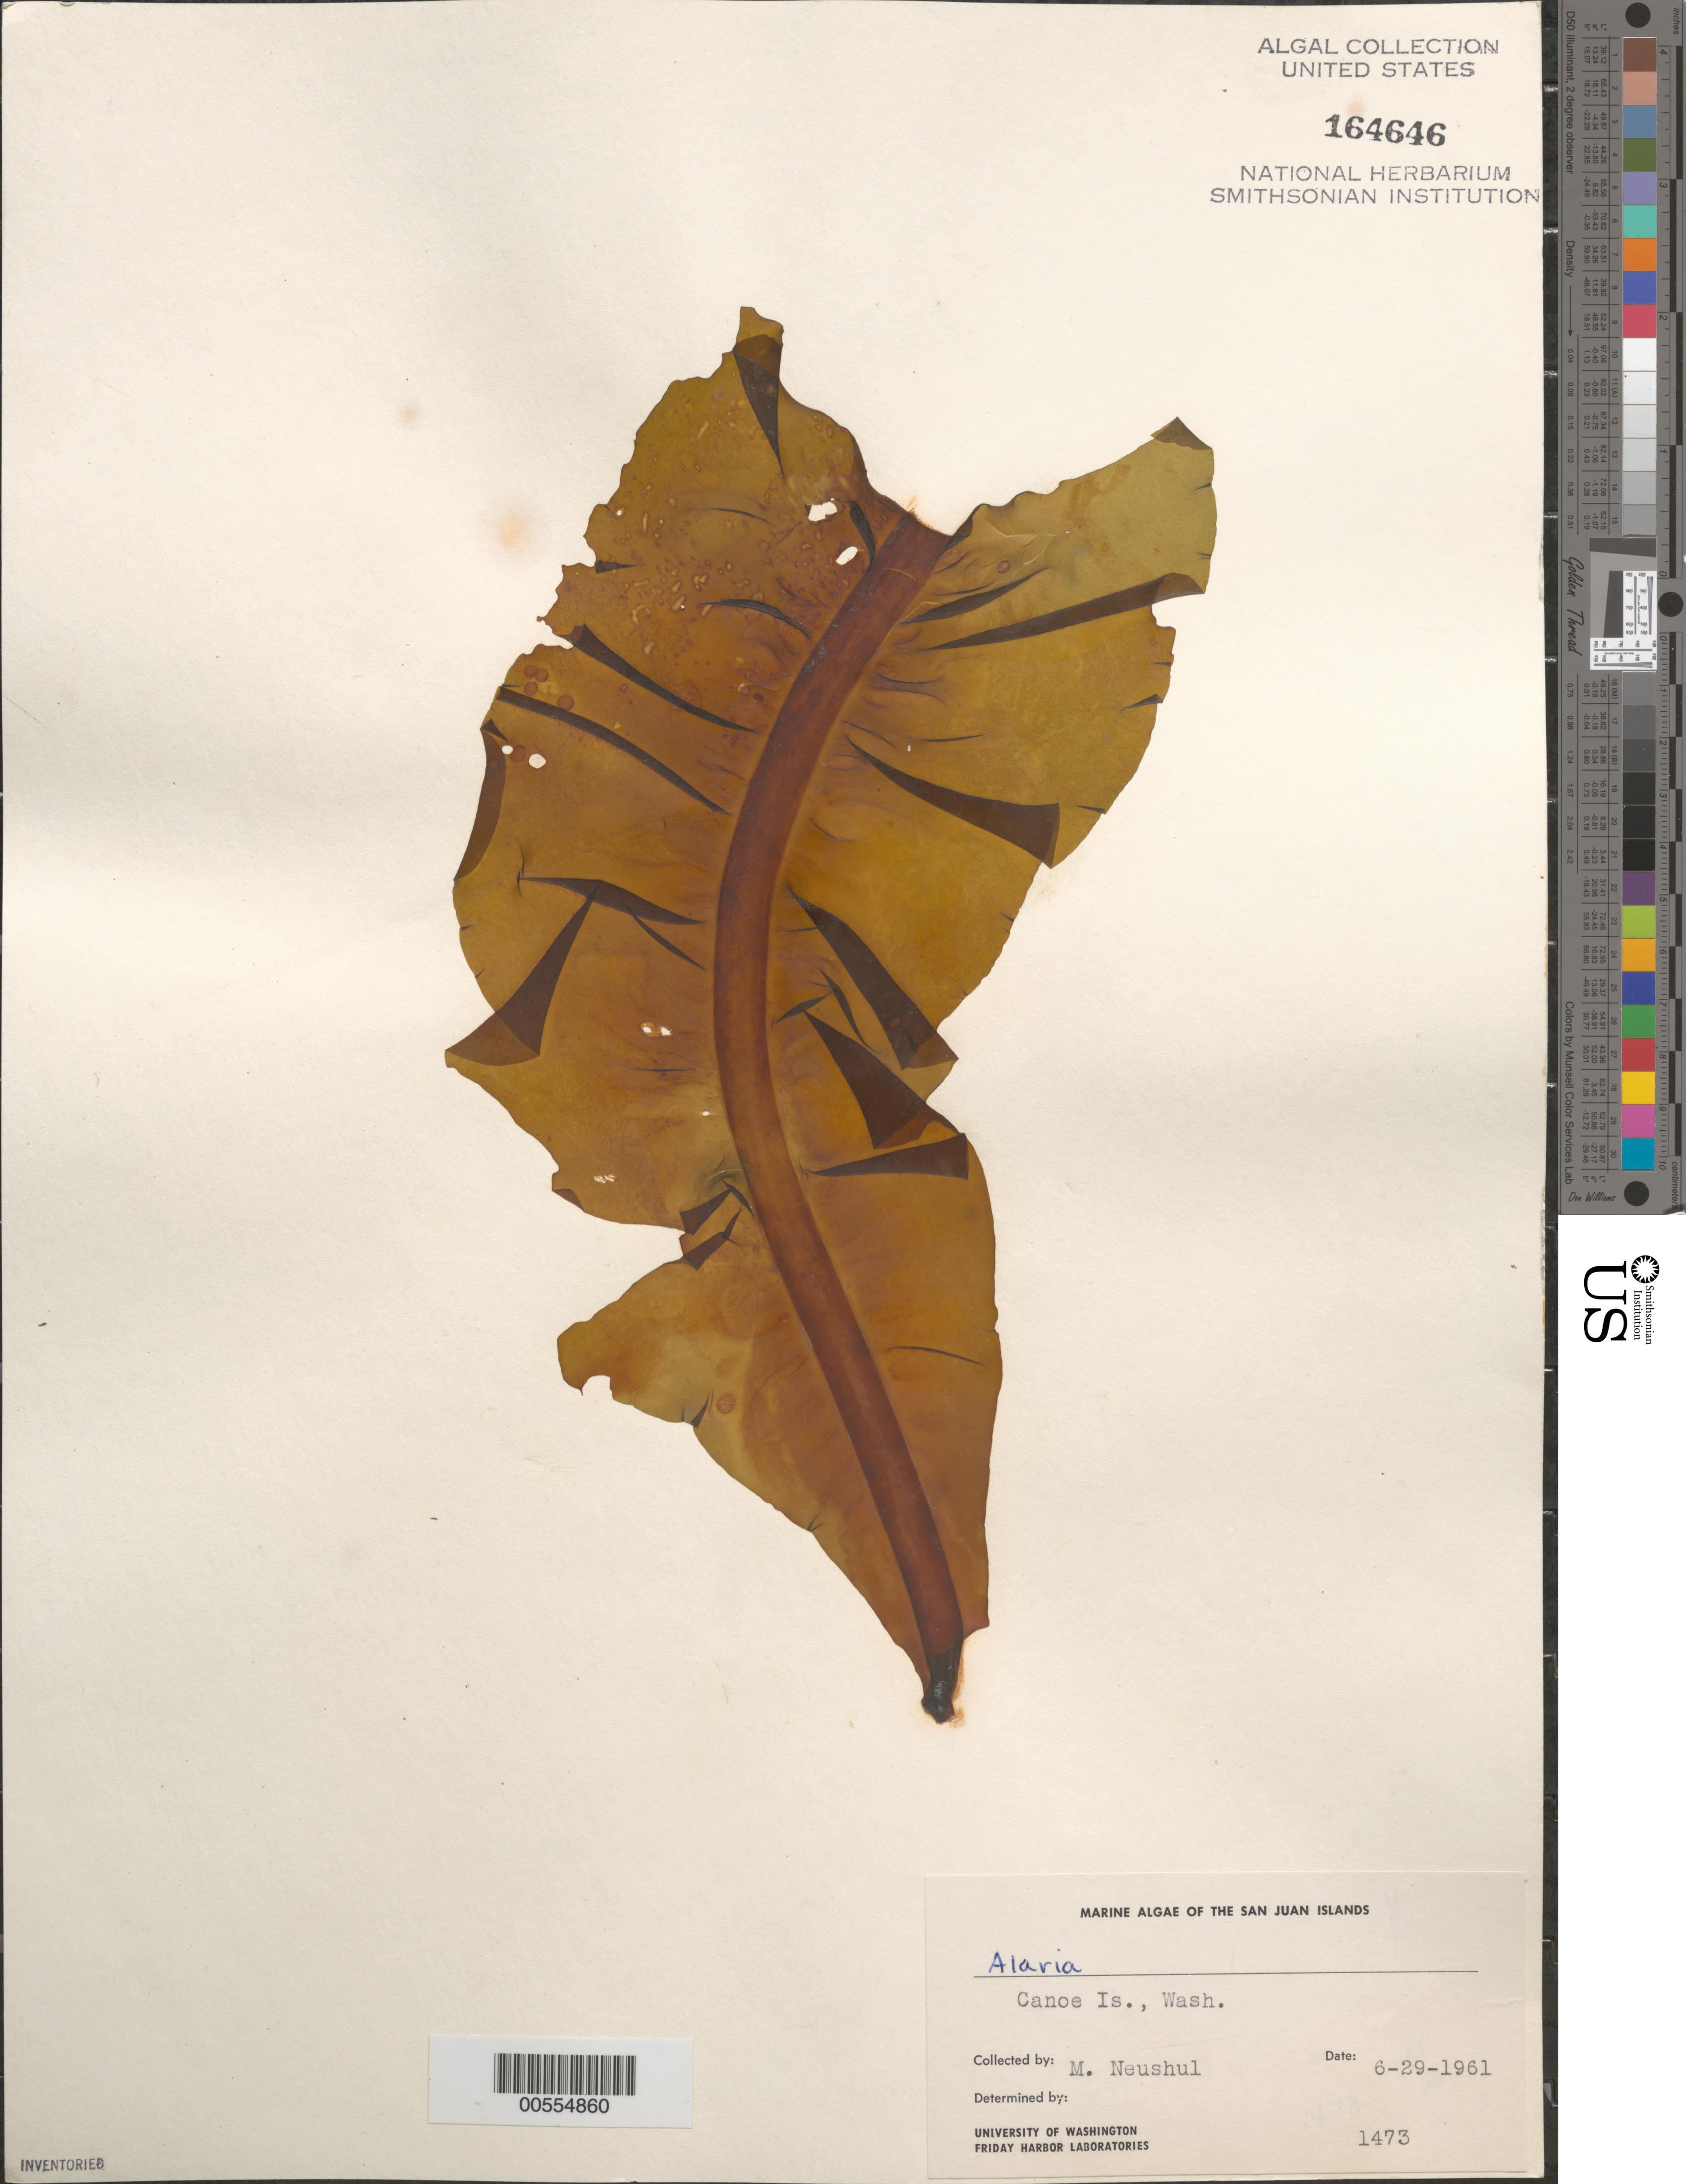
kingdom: Chromista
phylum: Ochrophyta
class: Phaeophyceae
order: Laminariales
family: Alariaceae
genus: Alaria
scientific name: Alaria sp.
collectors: M. Neushul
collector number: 1473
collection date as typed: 29 Jun 1961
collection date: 1961-06-29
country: United States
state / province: Washington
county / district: San Juan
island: Canoe Island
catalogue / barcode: US 164646